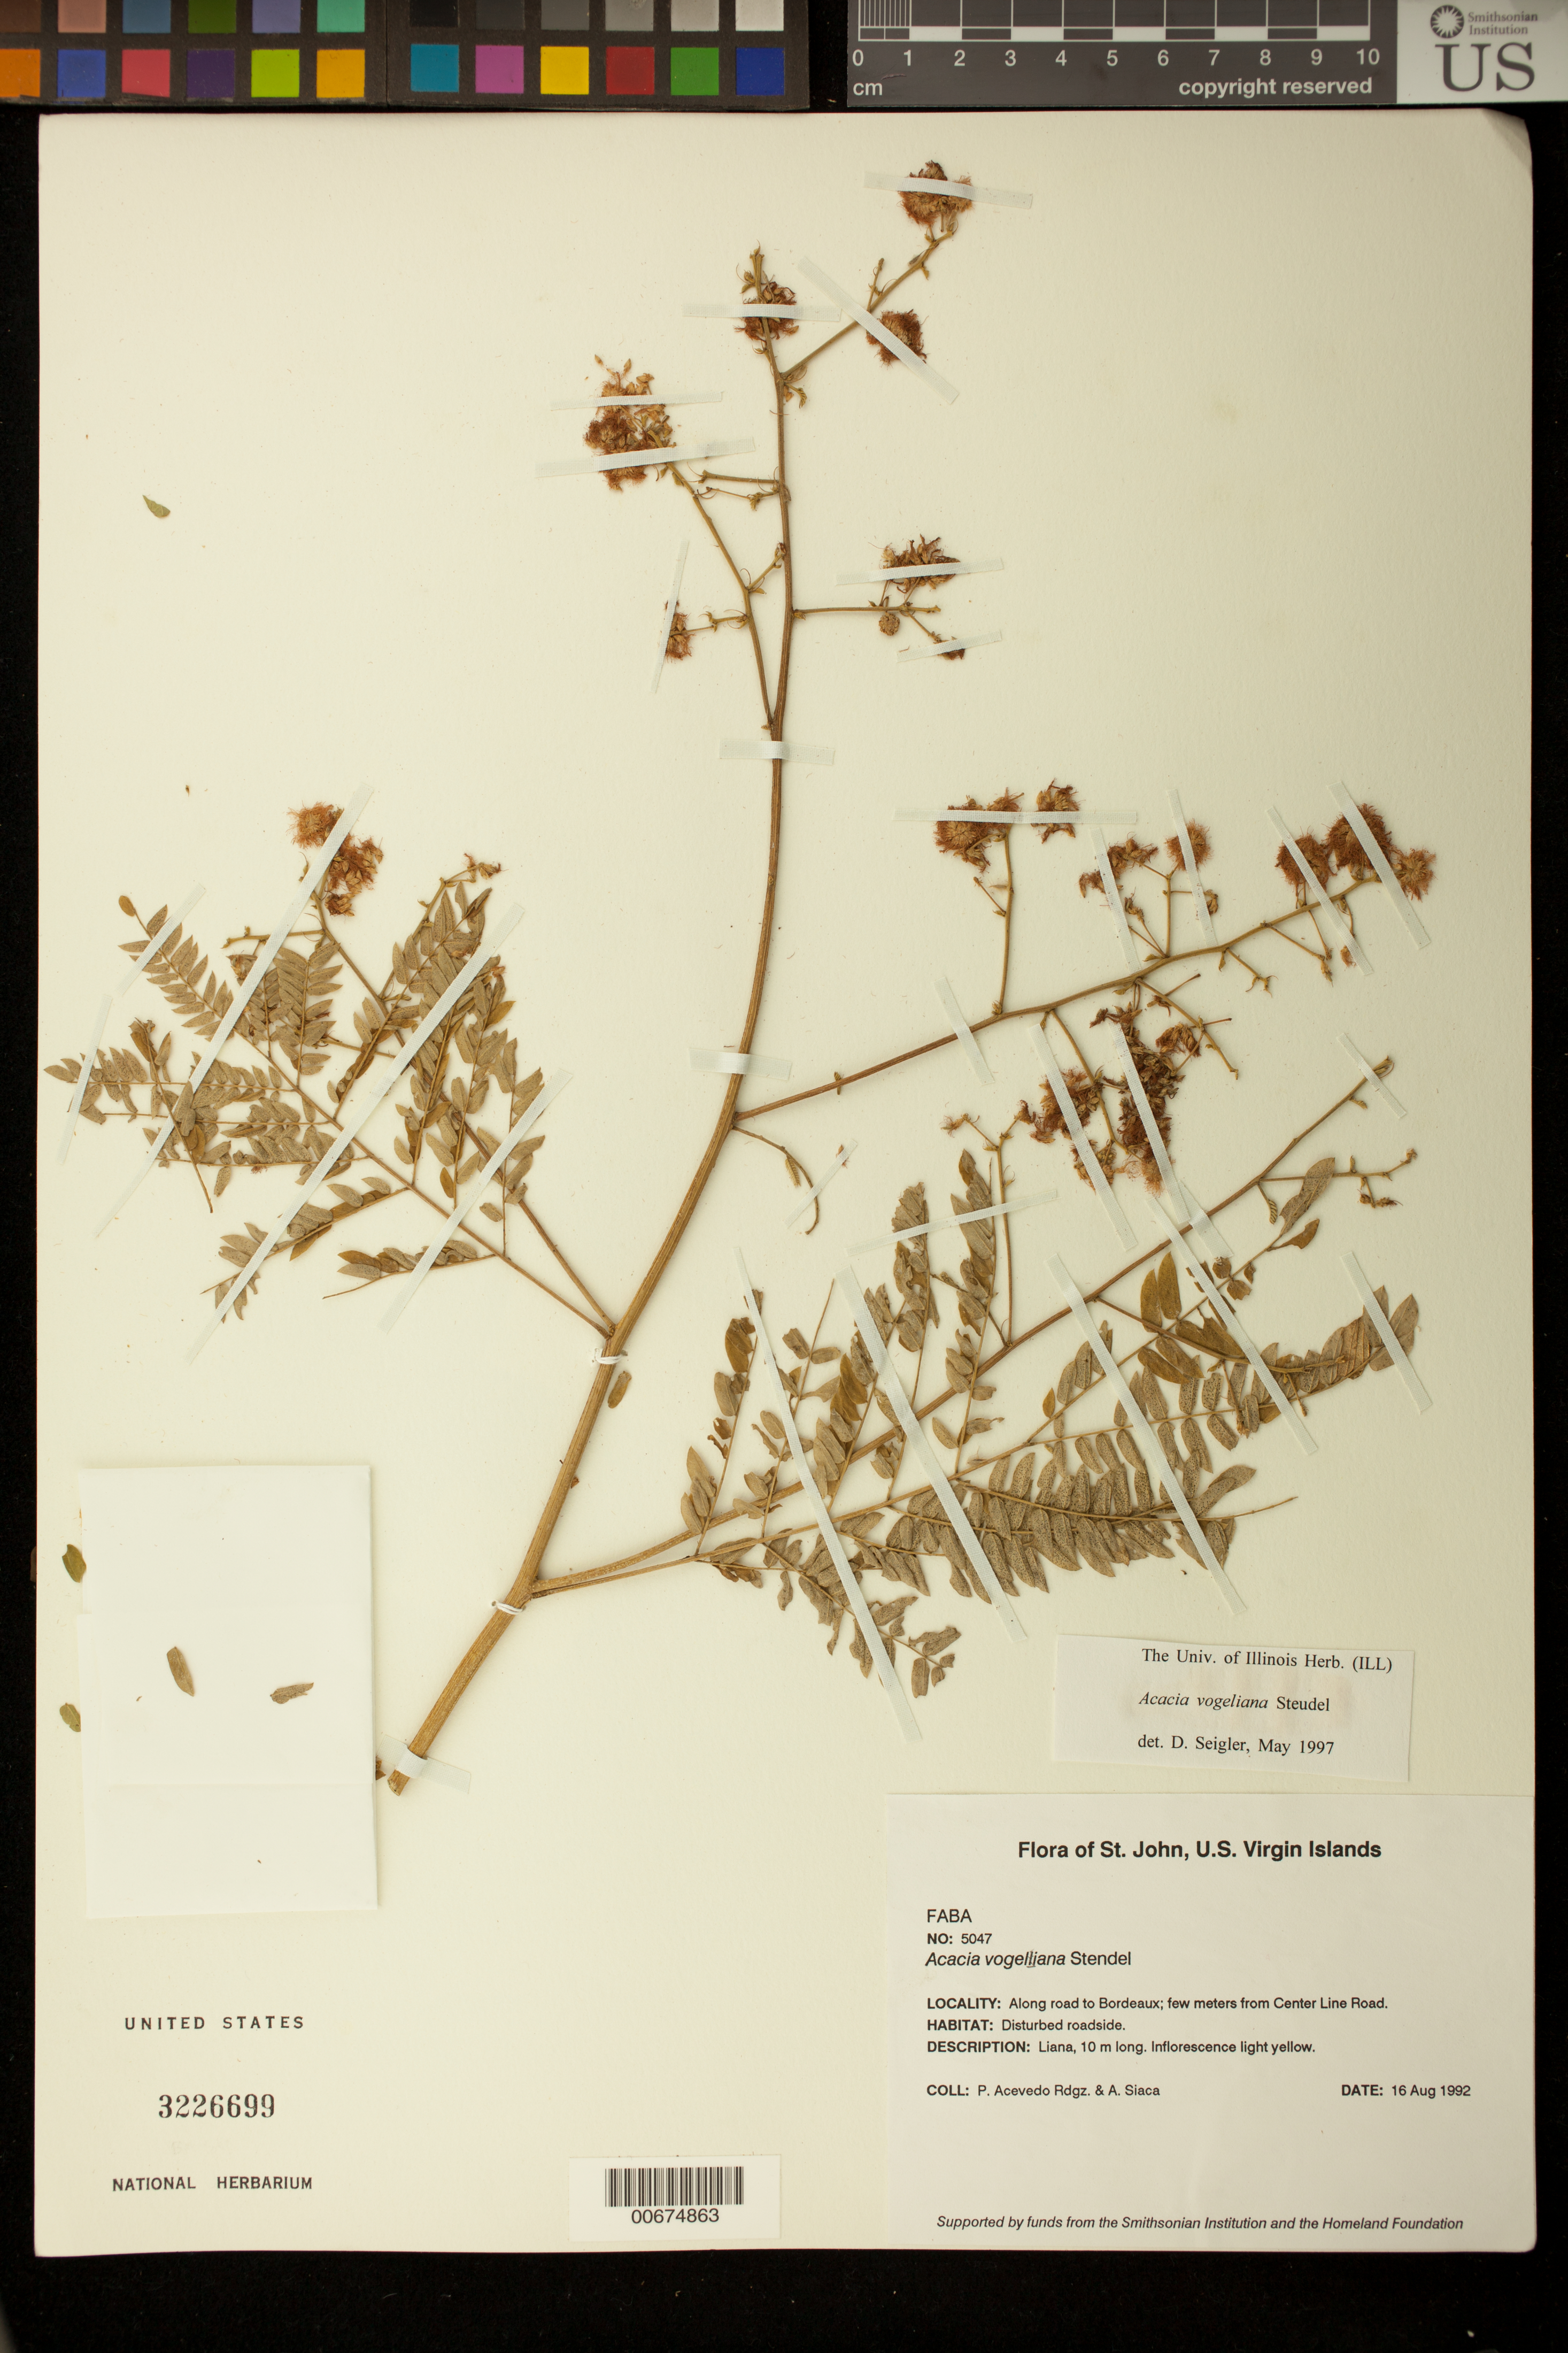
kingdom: Plantae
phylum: Tracheophyta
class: Magnoliopsida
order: Fabales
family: Fabaceae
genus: Parasenegalia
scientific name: Parasenegalia vogeliana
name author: (Steud.) Seigler & Ebinger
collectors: P. Acevedo-Rodr. & A. Siaca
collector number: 5047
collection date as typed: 16 Aug 1992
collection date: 1992-08-16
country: U.S. Virgin Islands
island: St. John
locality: Coral Bay Quarter; Bordeaux Mountain Road, few meters from Center Line Road.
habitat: Disturbed roadside.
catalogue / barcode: US 3226699